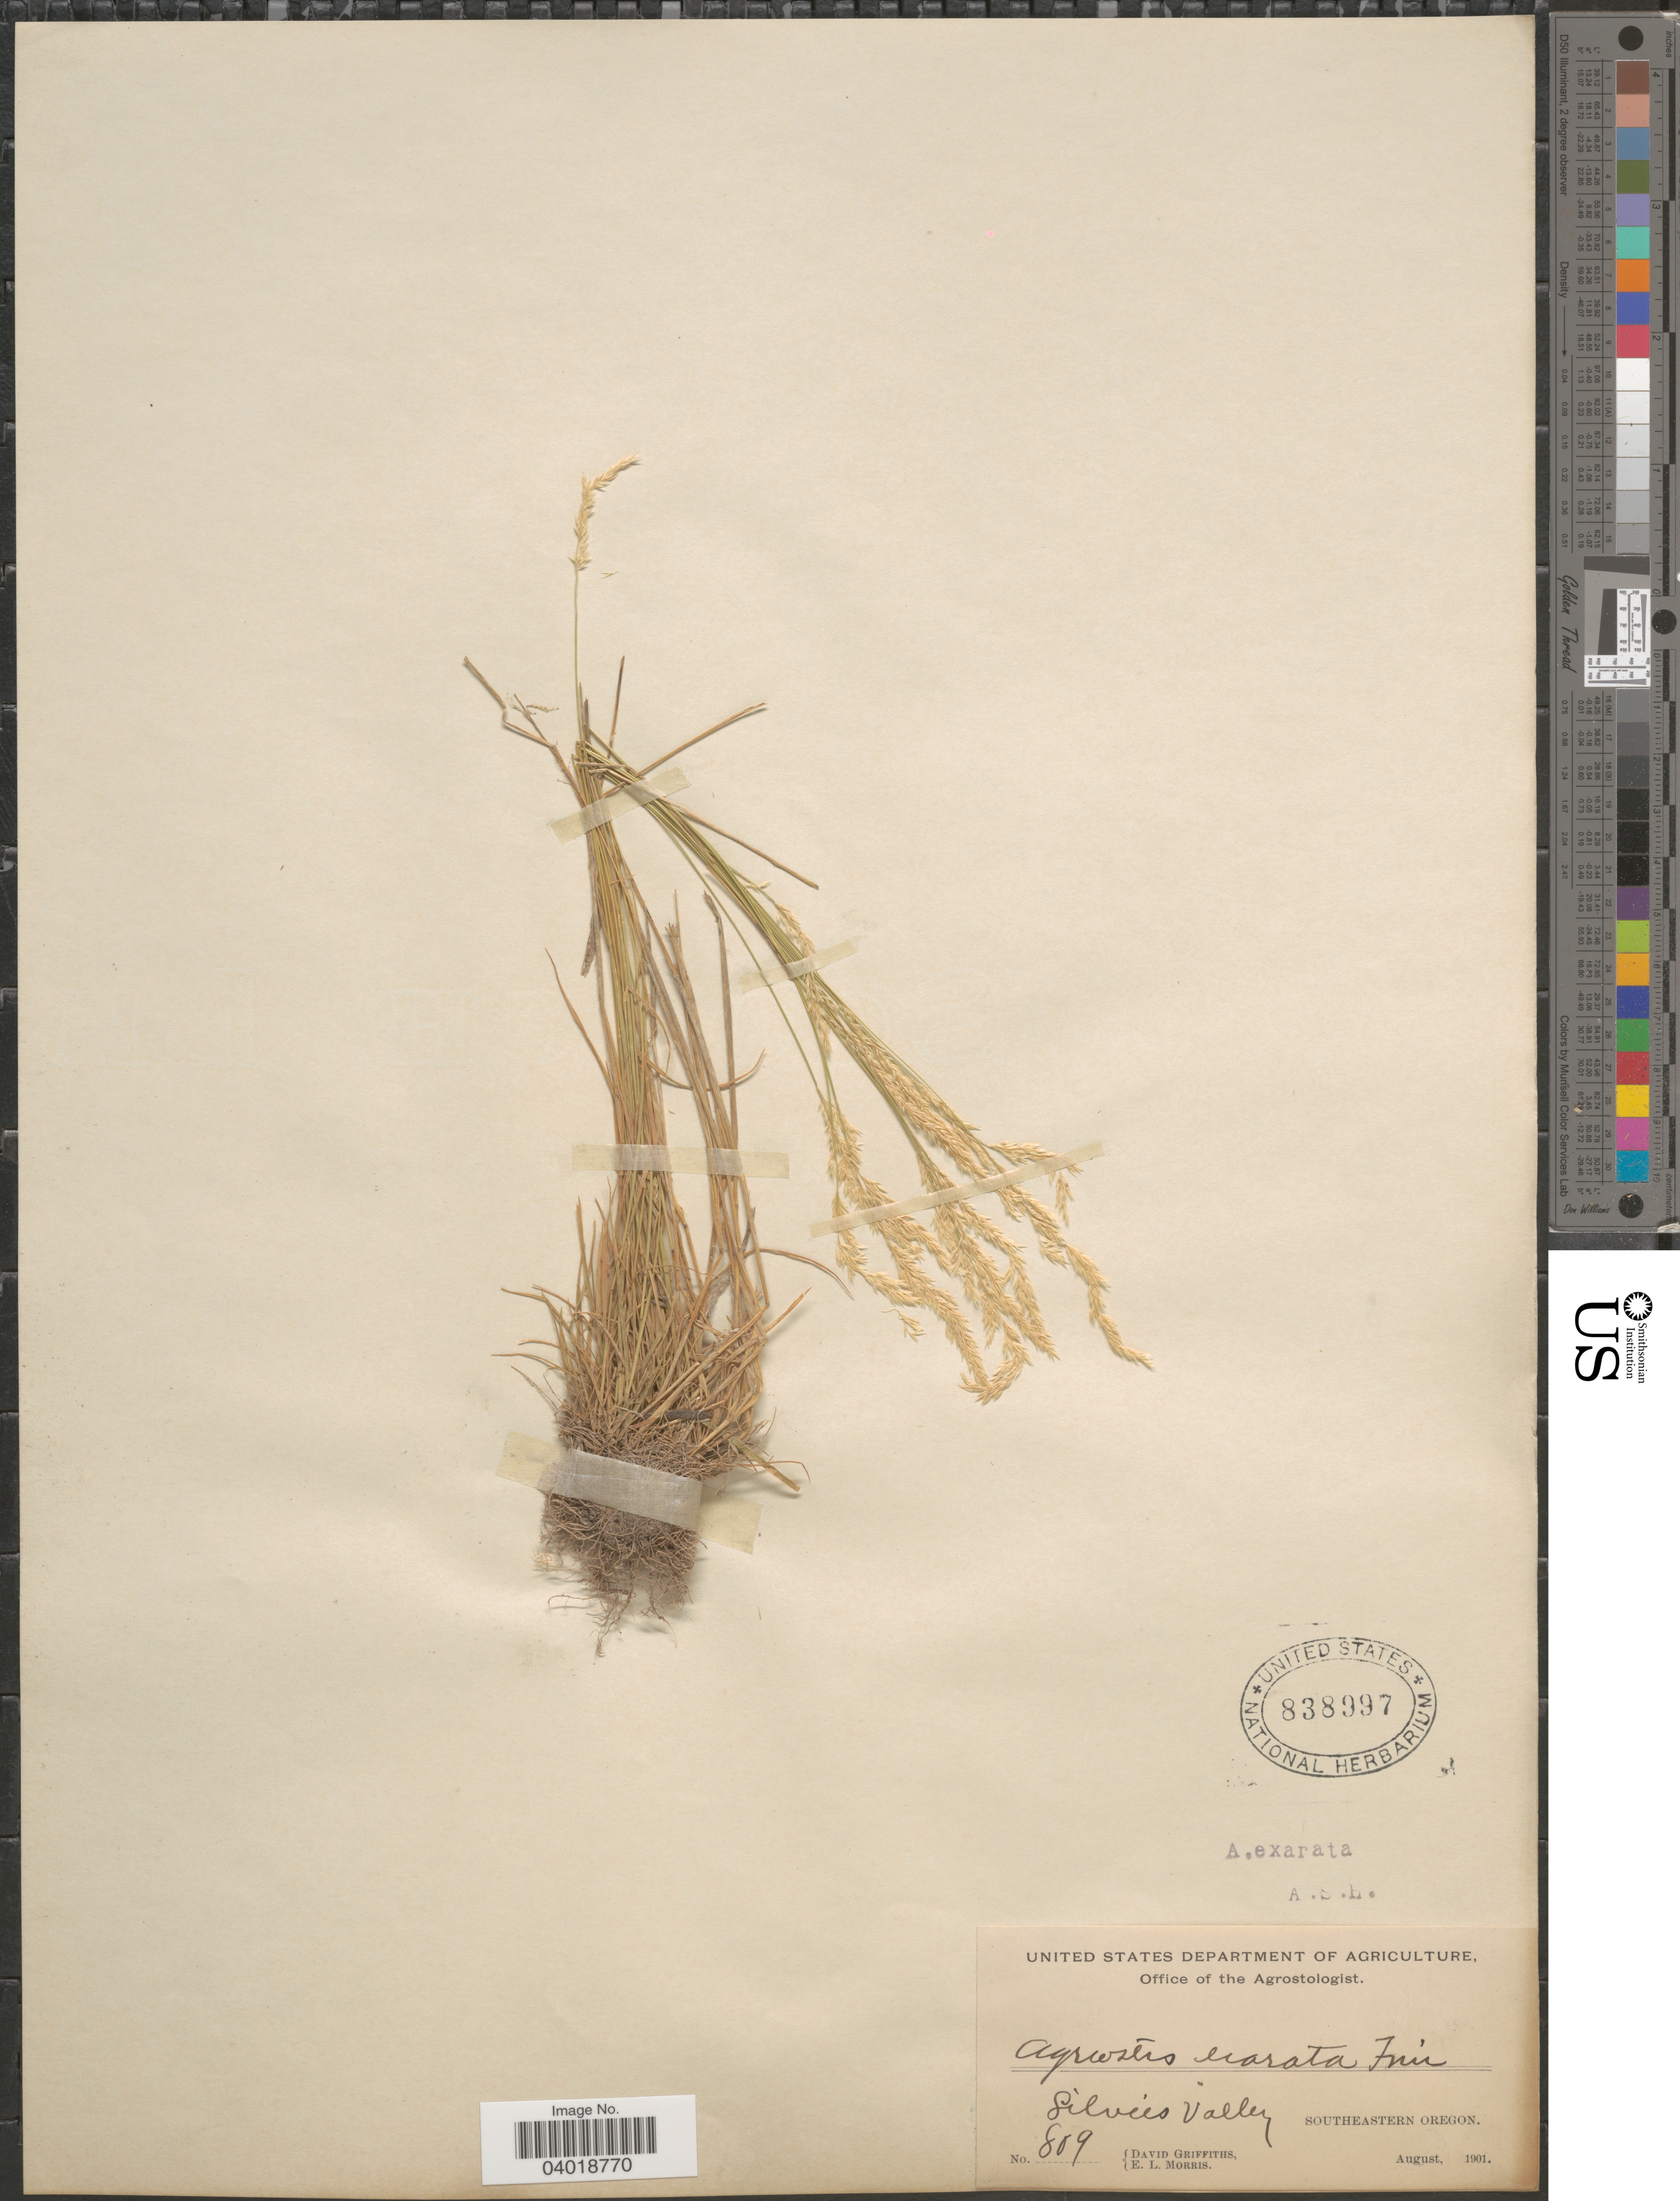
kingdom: Plantae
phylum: Tracheophyta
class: Liliopsida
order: Poales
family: Poaceae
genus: Agrostis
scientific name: Agrostis exarata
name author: Trin.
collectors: D. Griffiths & E. Morris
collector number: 809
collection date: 1901-08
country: United States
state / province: Oregon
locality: Silvies Valley. Southeastern Oregon.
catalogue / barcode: US 838997